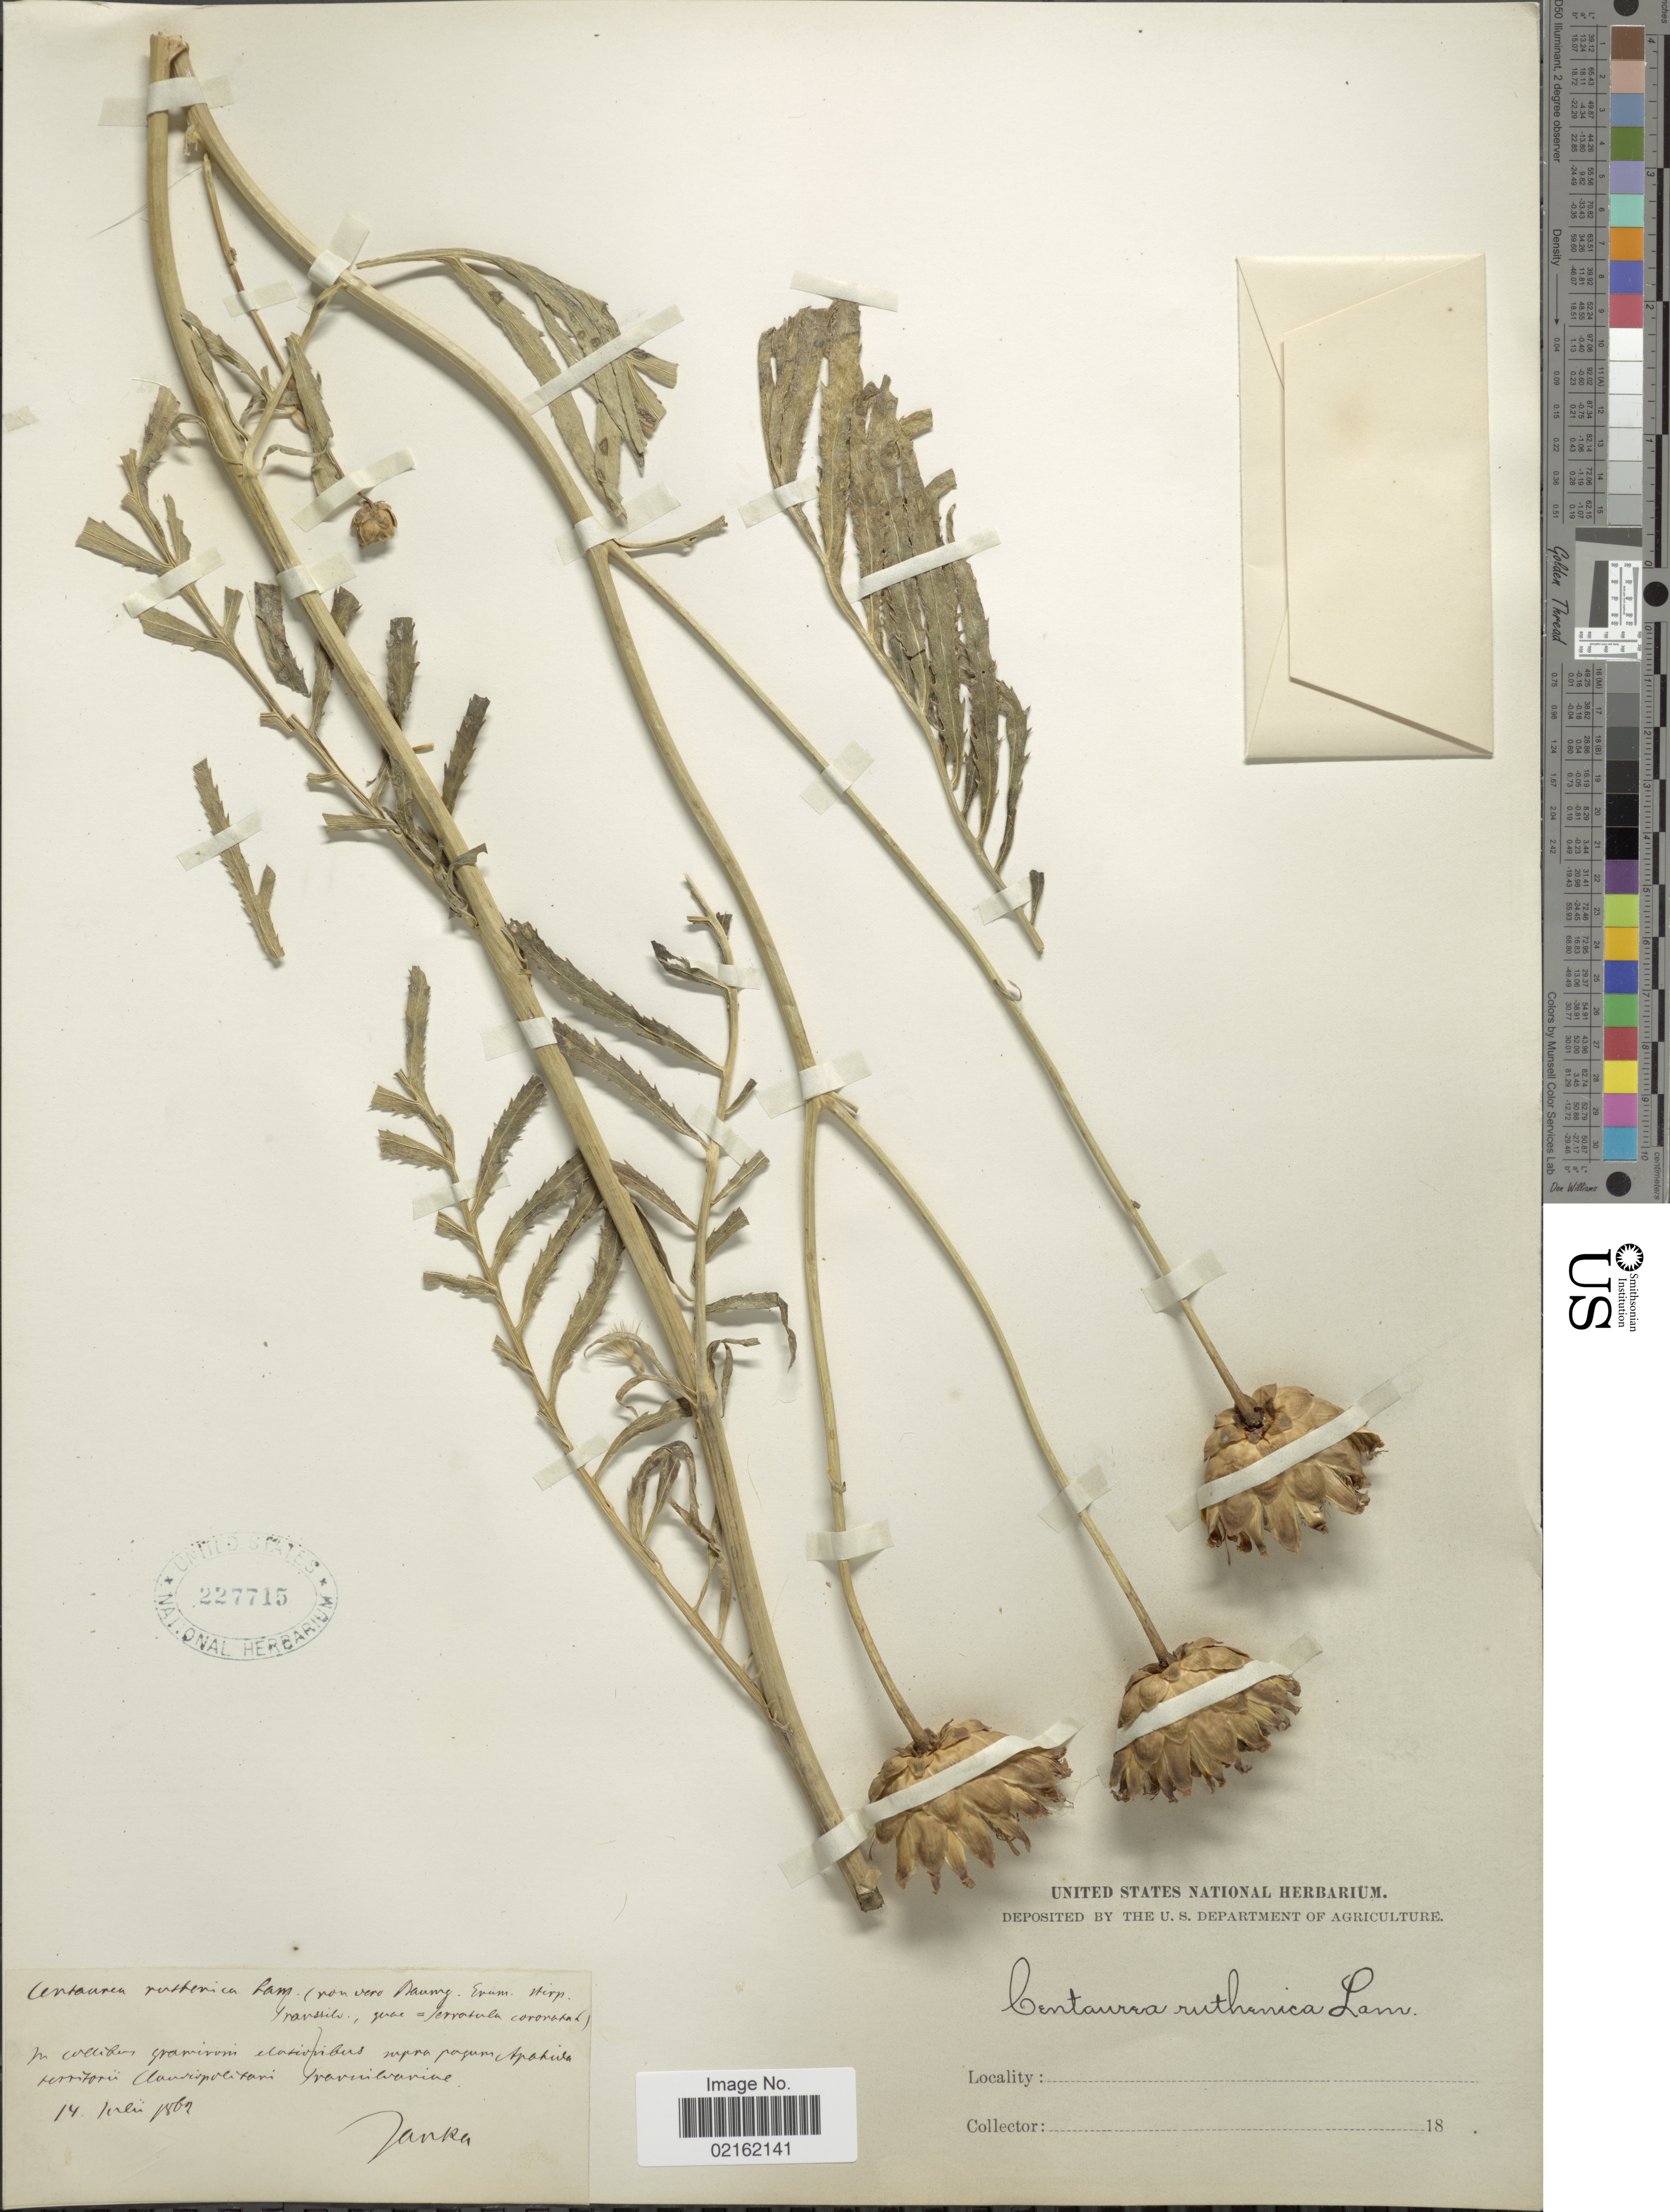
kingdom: Plantae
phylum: Tracheophyta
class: Magnoliopsida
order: Asterales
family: Asteraceae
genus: Rhaponticoides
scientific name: Rhaponticoides ruthenica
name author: (Lam.) M.V.Agab. & Greuter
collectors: V. Janka von Bulcs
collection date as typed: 18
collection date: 1862-07-14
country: Romania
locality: In collibus gramirom elativibus uppa pagum Anakuba, [illegible text]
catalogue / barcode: US 227715